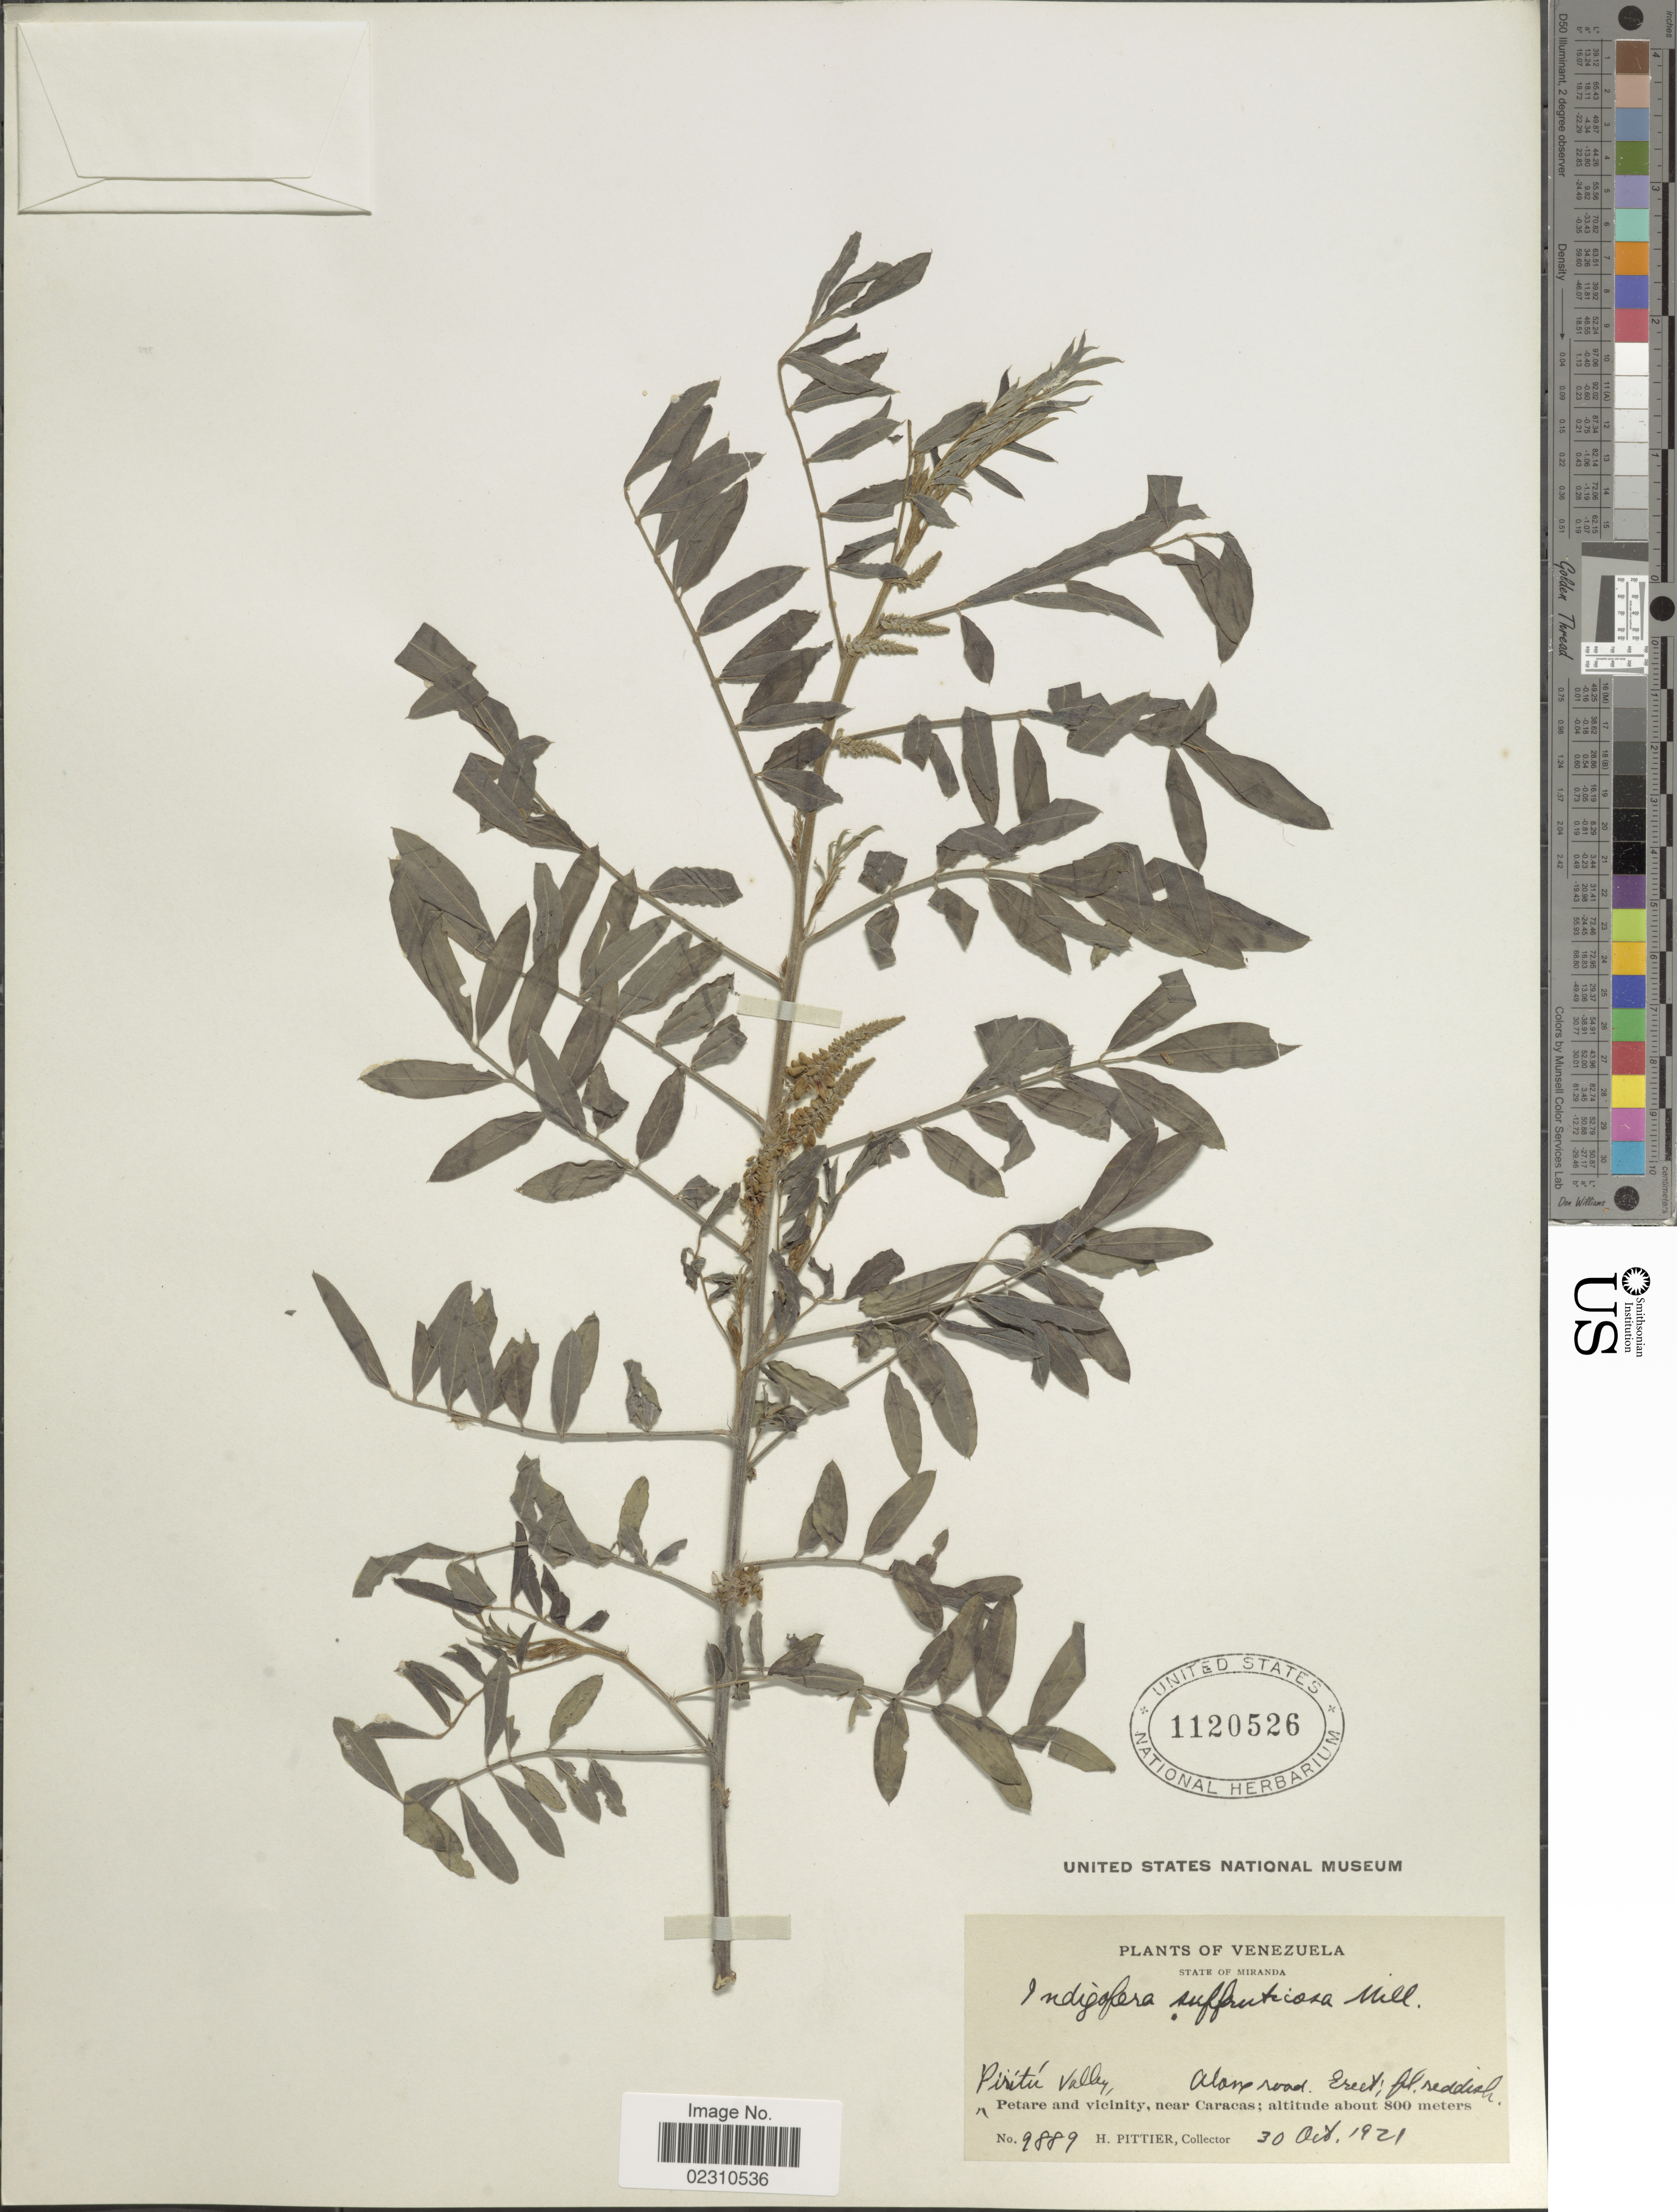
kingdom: Plantae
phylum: Tracheophyta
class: Magnoliopsida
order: Fabales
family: Fabaceae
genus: Indigofera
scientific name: Indigofera suffruticosa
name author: Mill.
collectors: H. F. Pittier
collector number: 9889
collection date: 1921-10-30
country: Venezuela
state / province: Miranda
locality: State of Miranda. Piritu Valley, Along road, Petare and Vicinity, near Caracas.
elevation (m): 800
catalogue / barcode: US 1120526